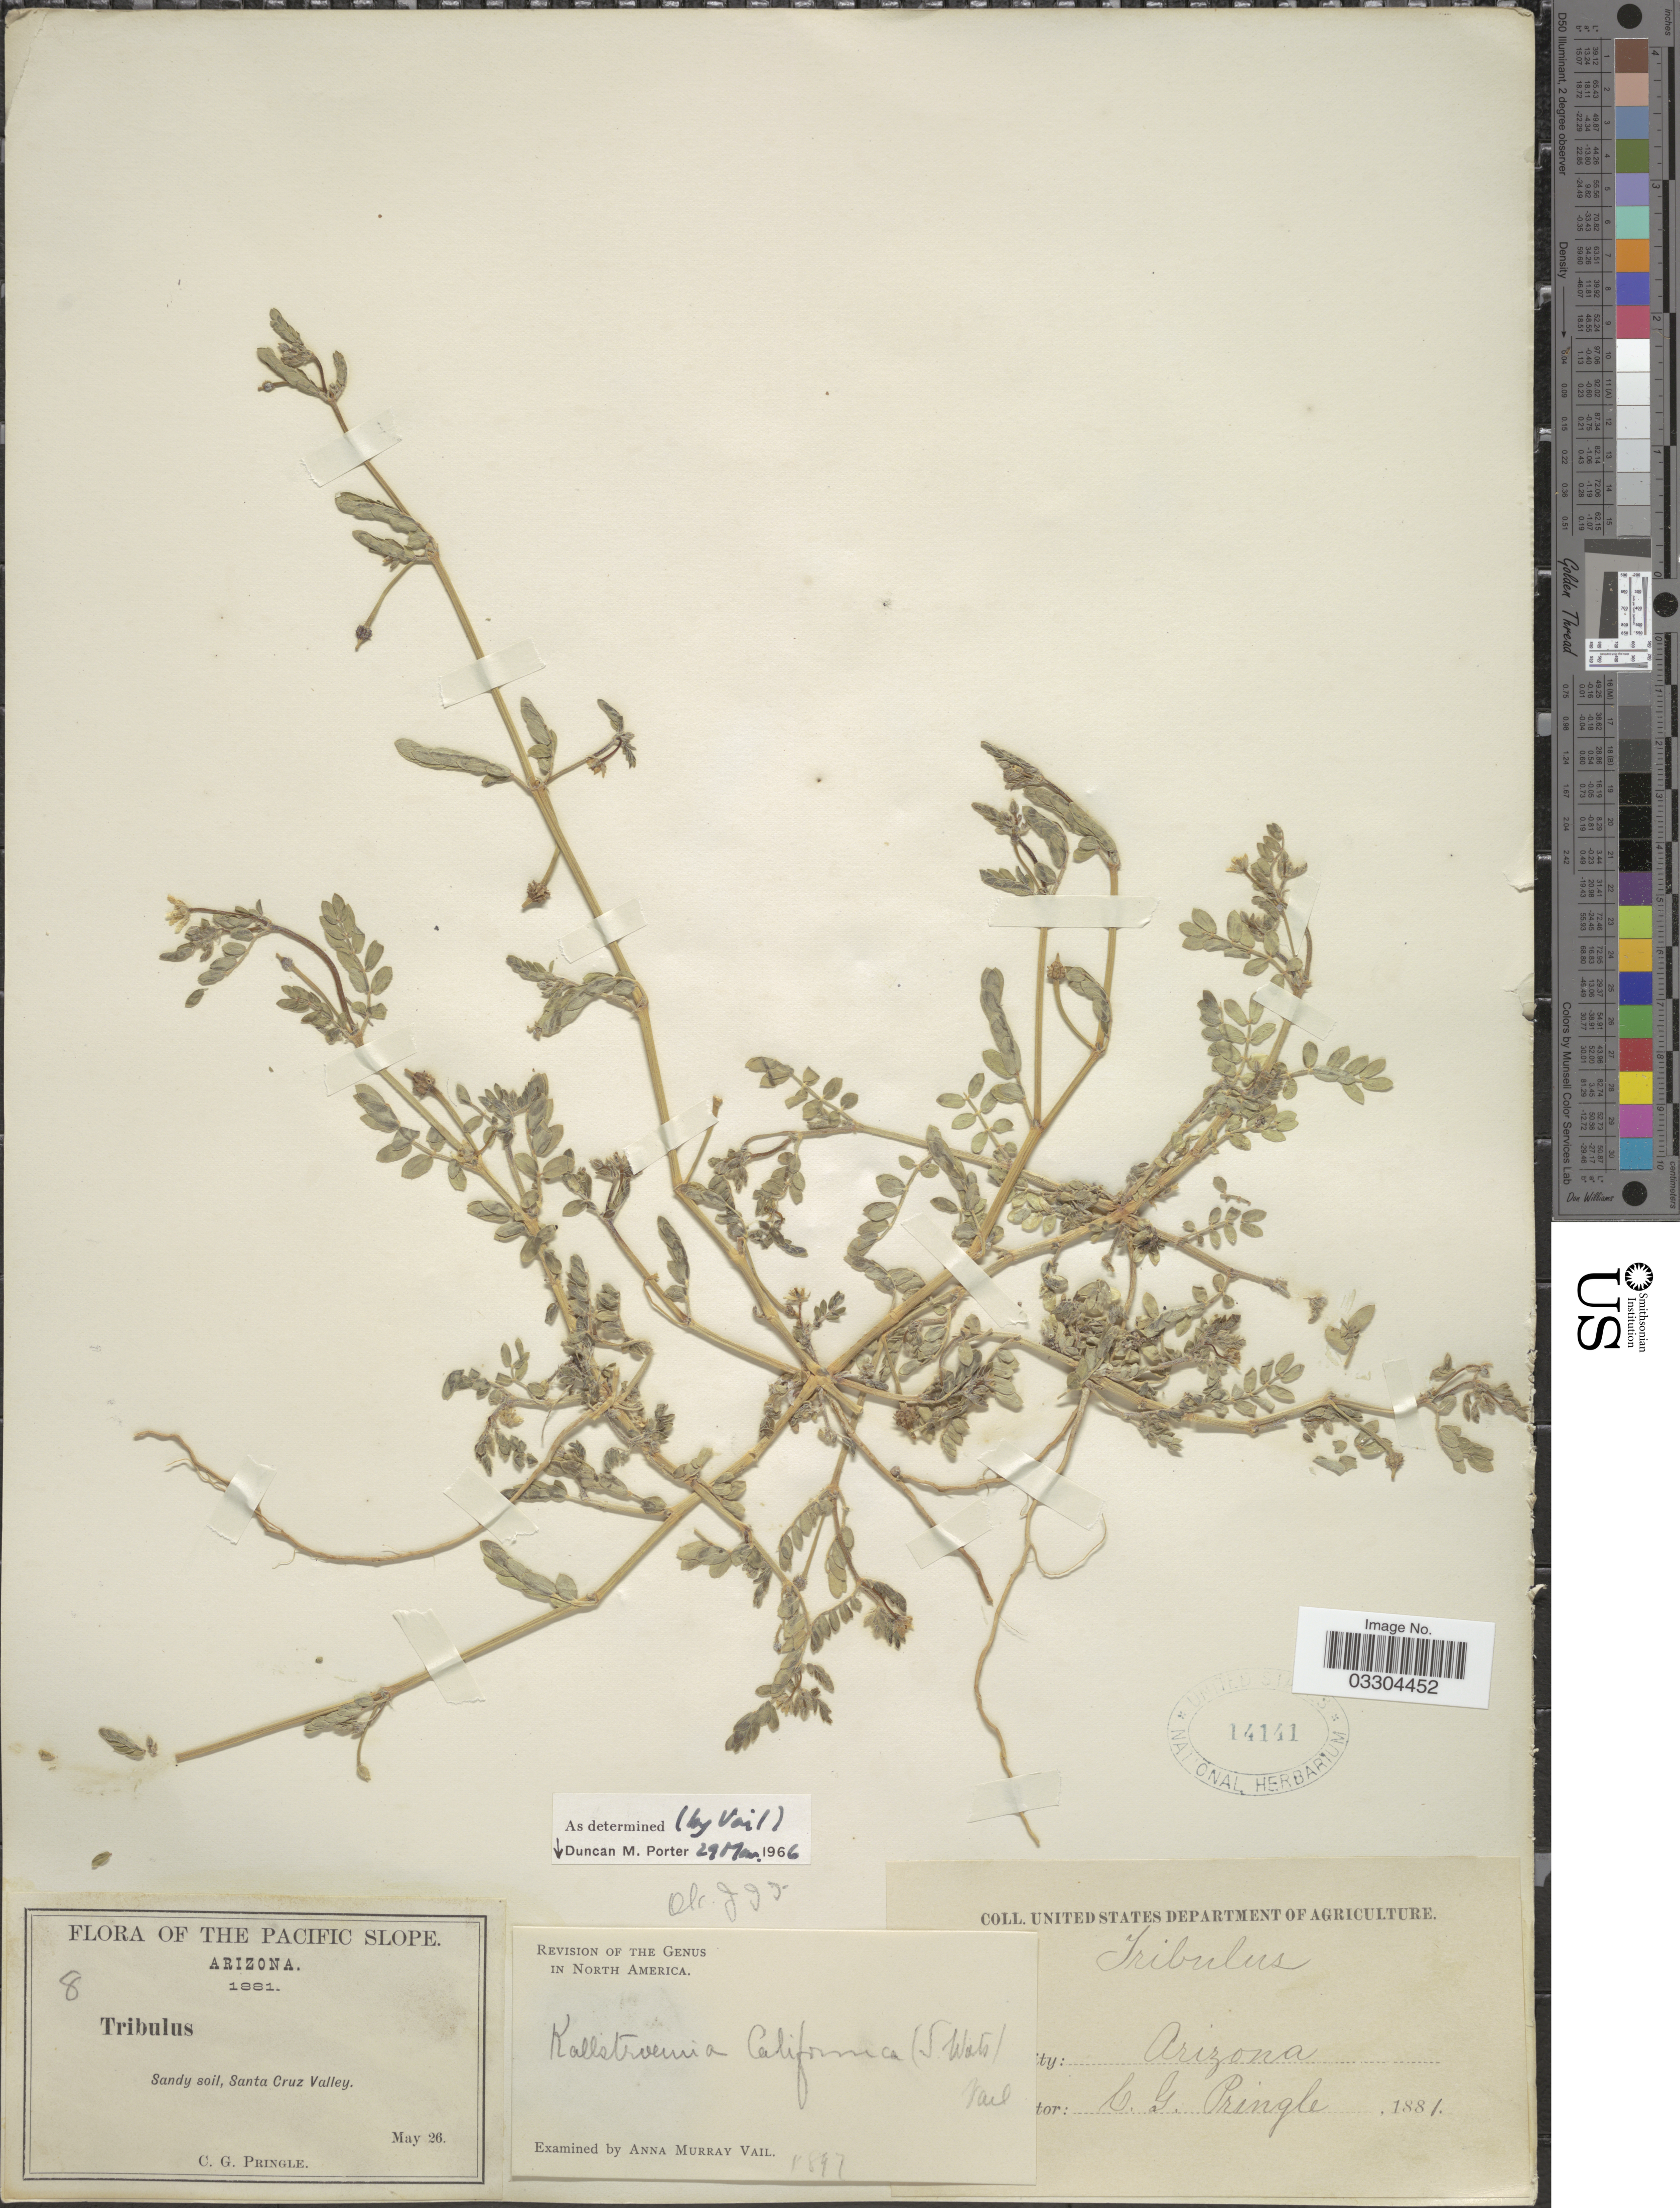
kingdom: Plantae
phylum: Tracheophyta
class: Magnoliopsida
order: Zygophyllales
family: Zygophyllaceae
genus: Kallstroemia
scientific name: Kallstroemia californica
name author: (S. Watson) Vail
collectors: C. G. Pringle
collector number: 8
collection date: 1881-05-26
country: United States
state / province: Arizona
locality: The Pacific Slope. Sandy soil, Santa Cruz Valley.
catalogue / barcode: US 14141